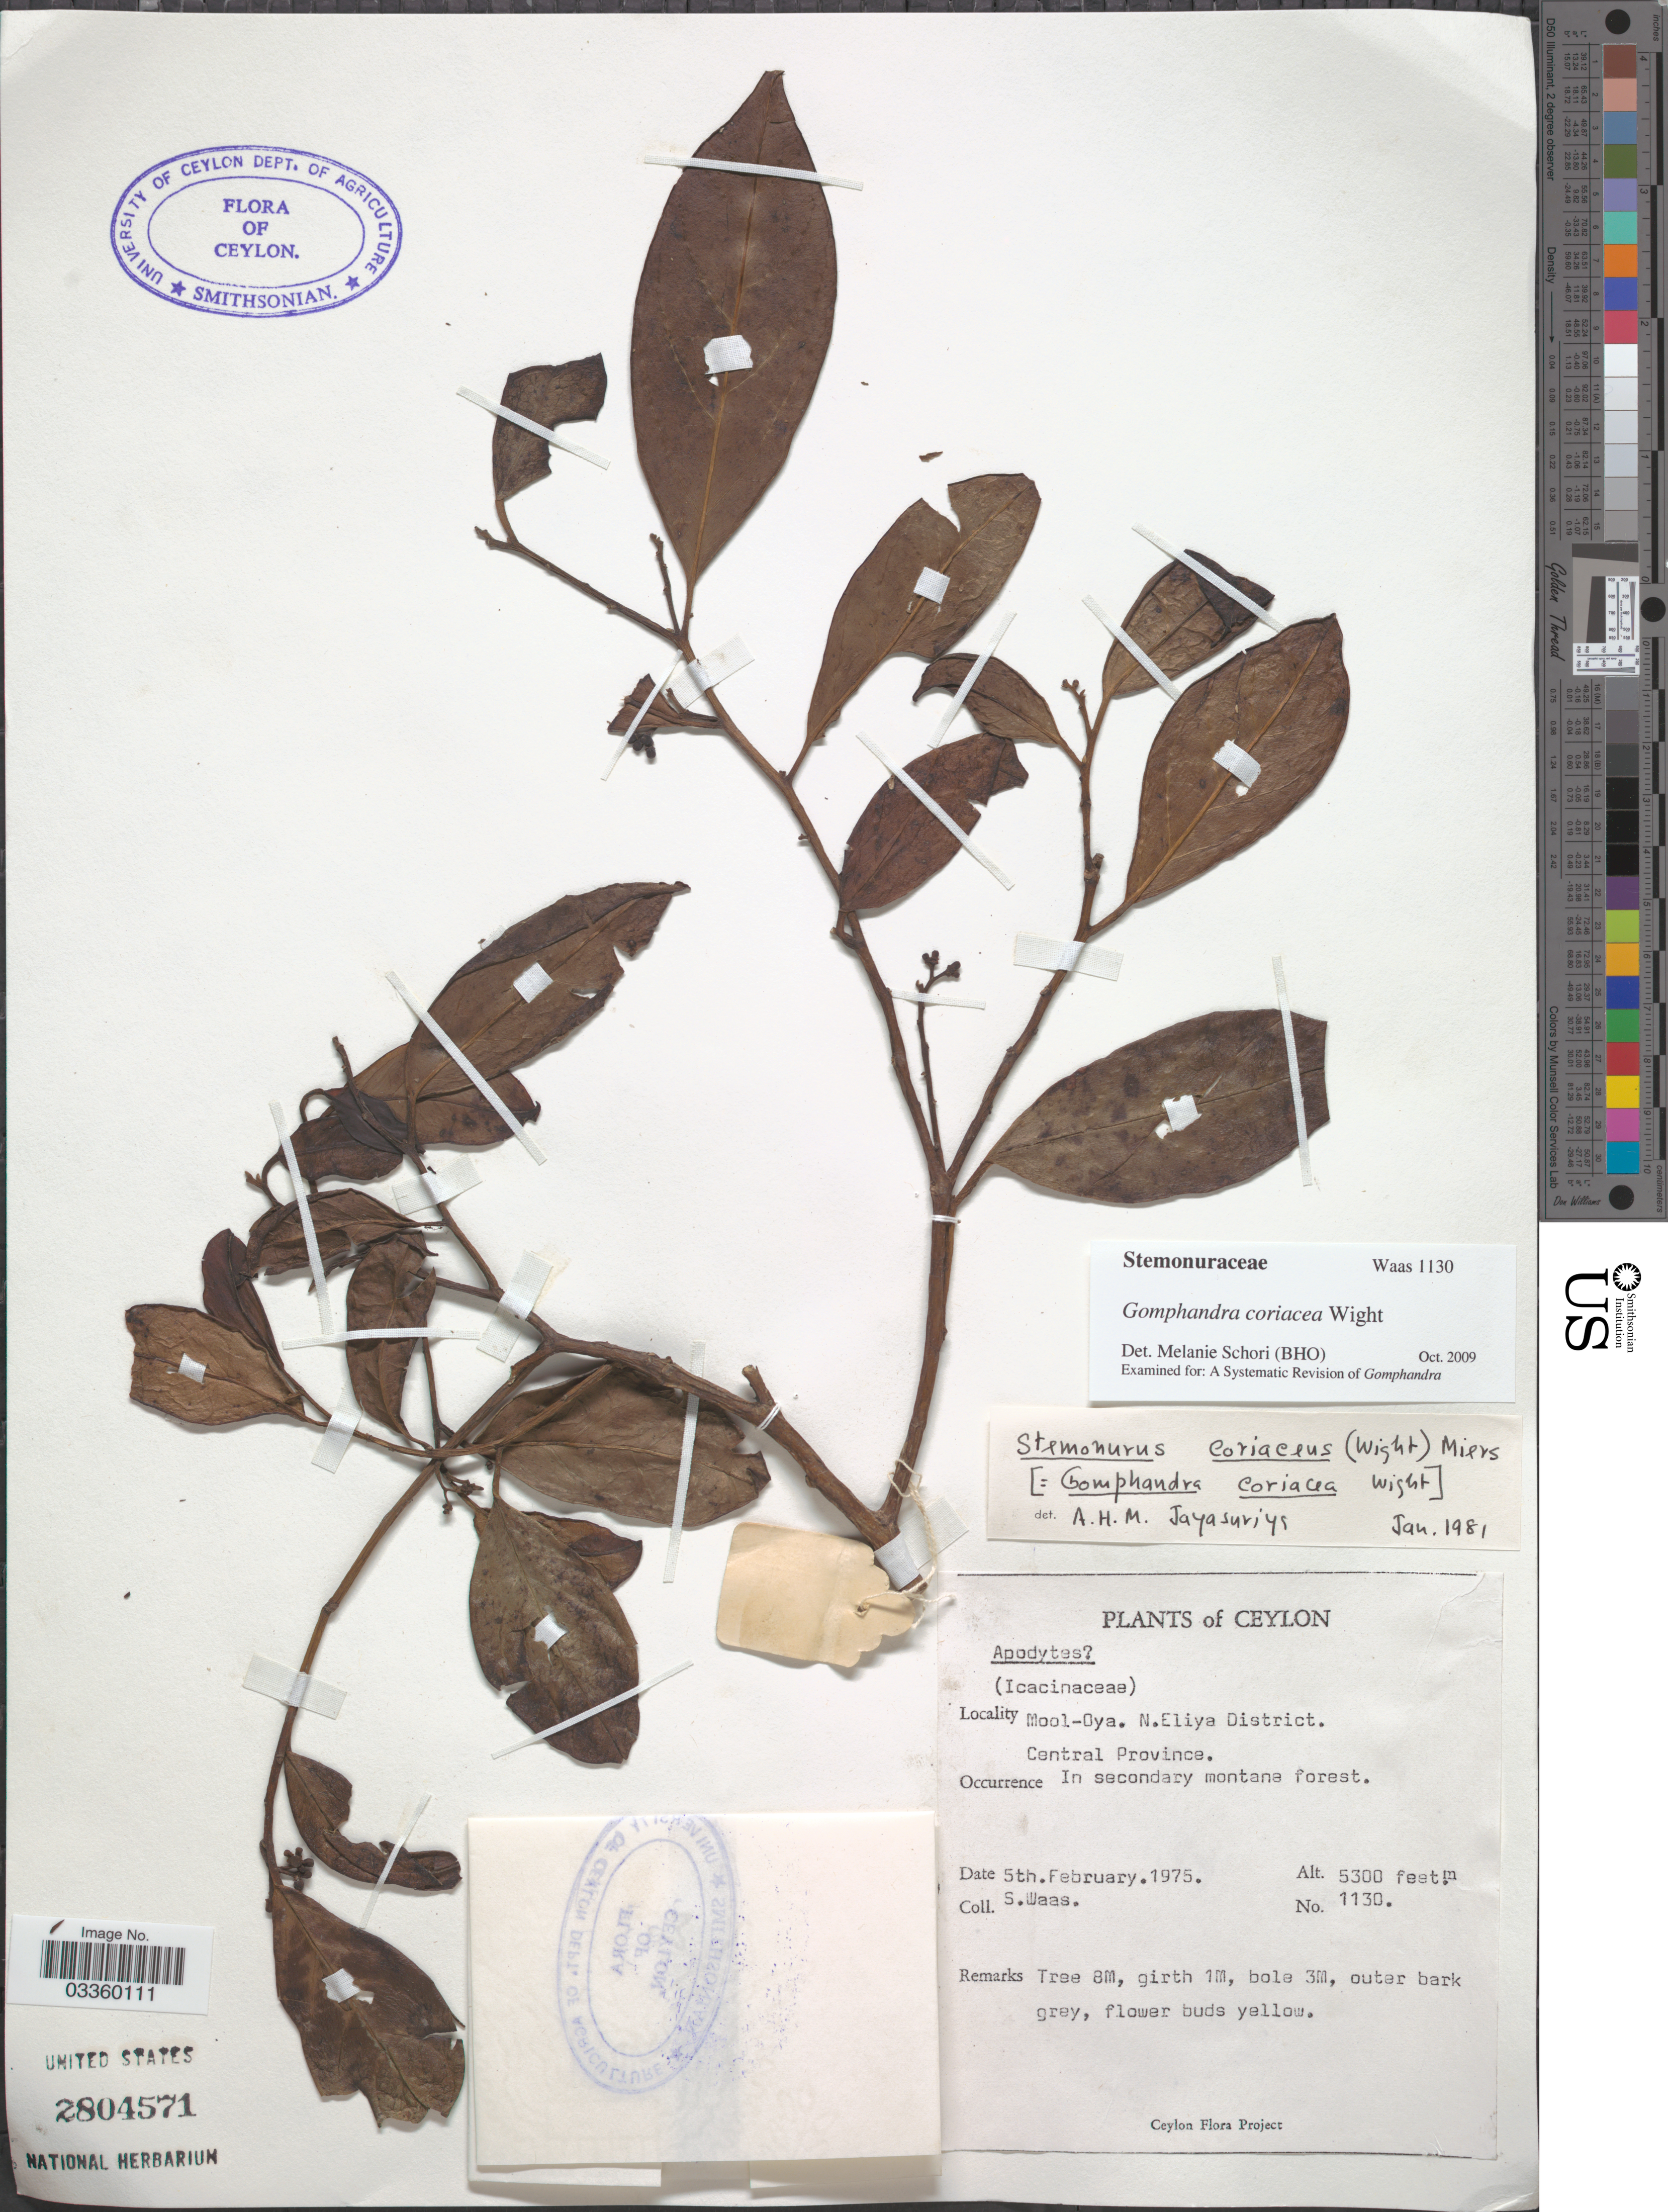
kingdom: Plantae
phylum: Tracheophyta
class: Magnoliopsida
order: Cardiopteridales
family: Stemonuraceae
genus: Gomphandra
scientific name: Gomphandra coriacea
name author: Wight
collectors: S. Waas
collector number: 1130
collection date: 1975-02-05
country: Sri Lanka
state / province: Central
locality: Ceylon. Mool-Oya. N. Eliya District.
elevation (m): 1615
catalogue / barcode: US 2804571